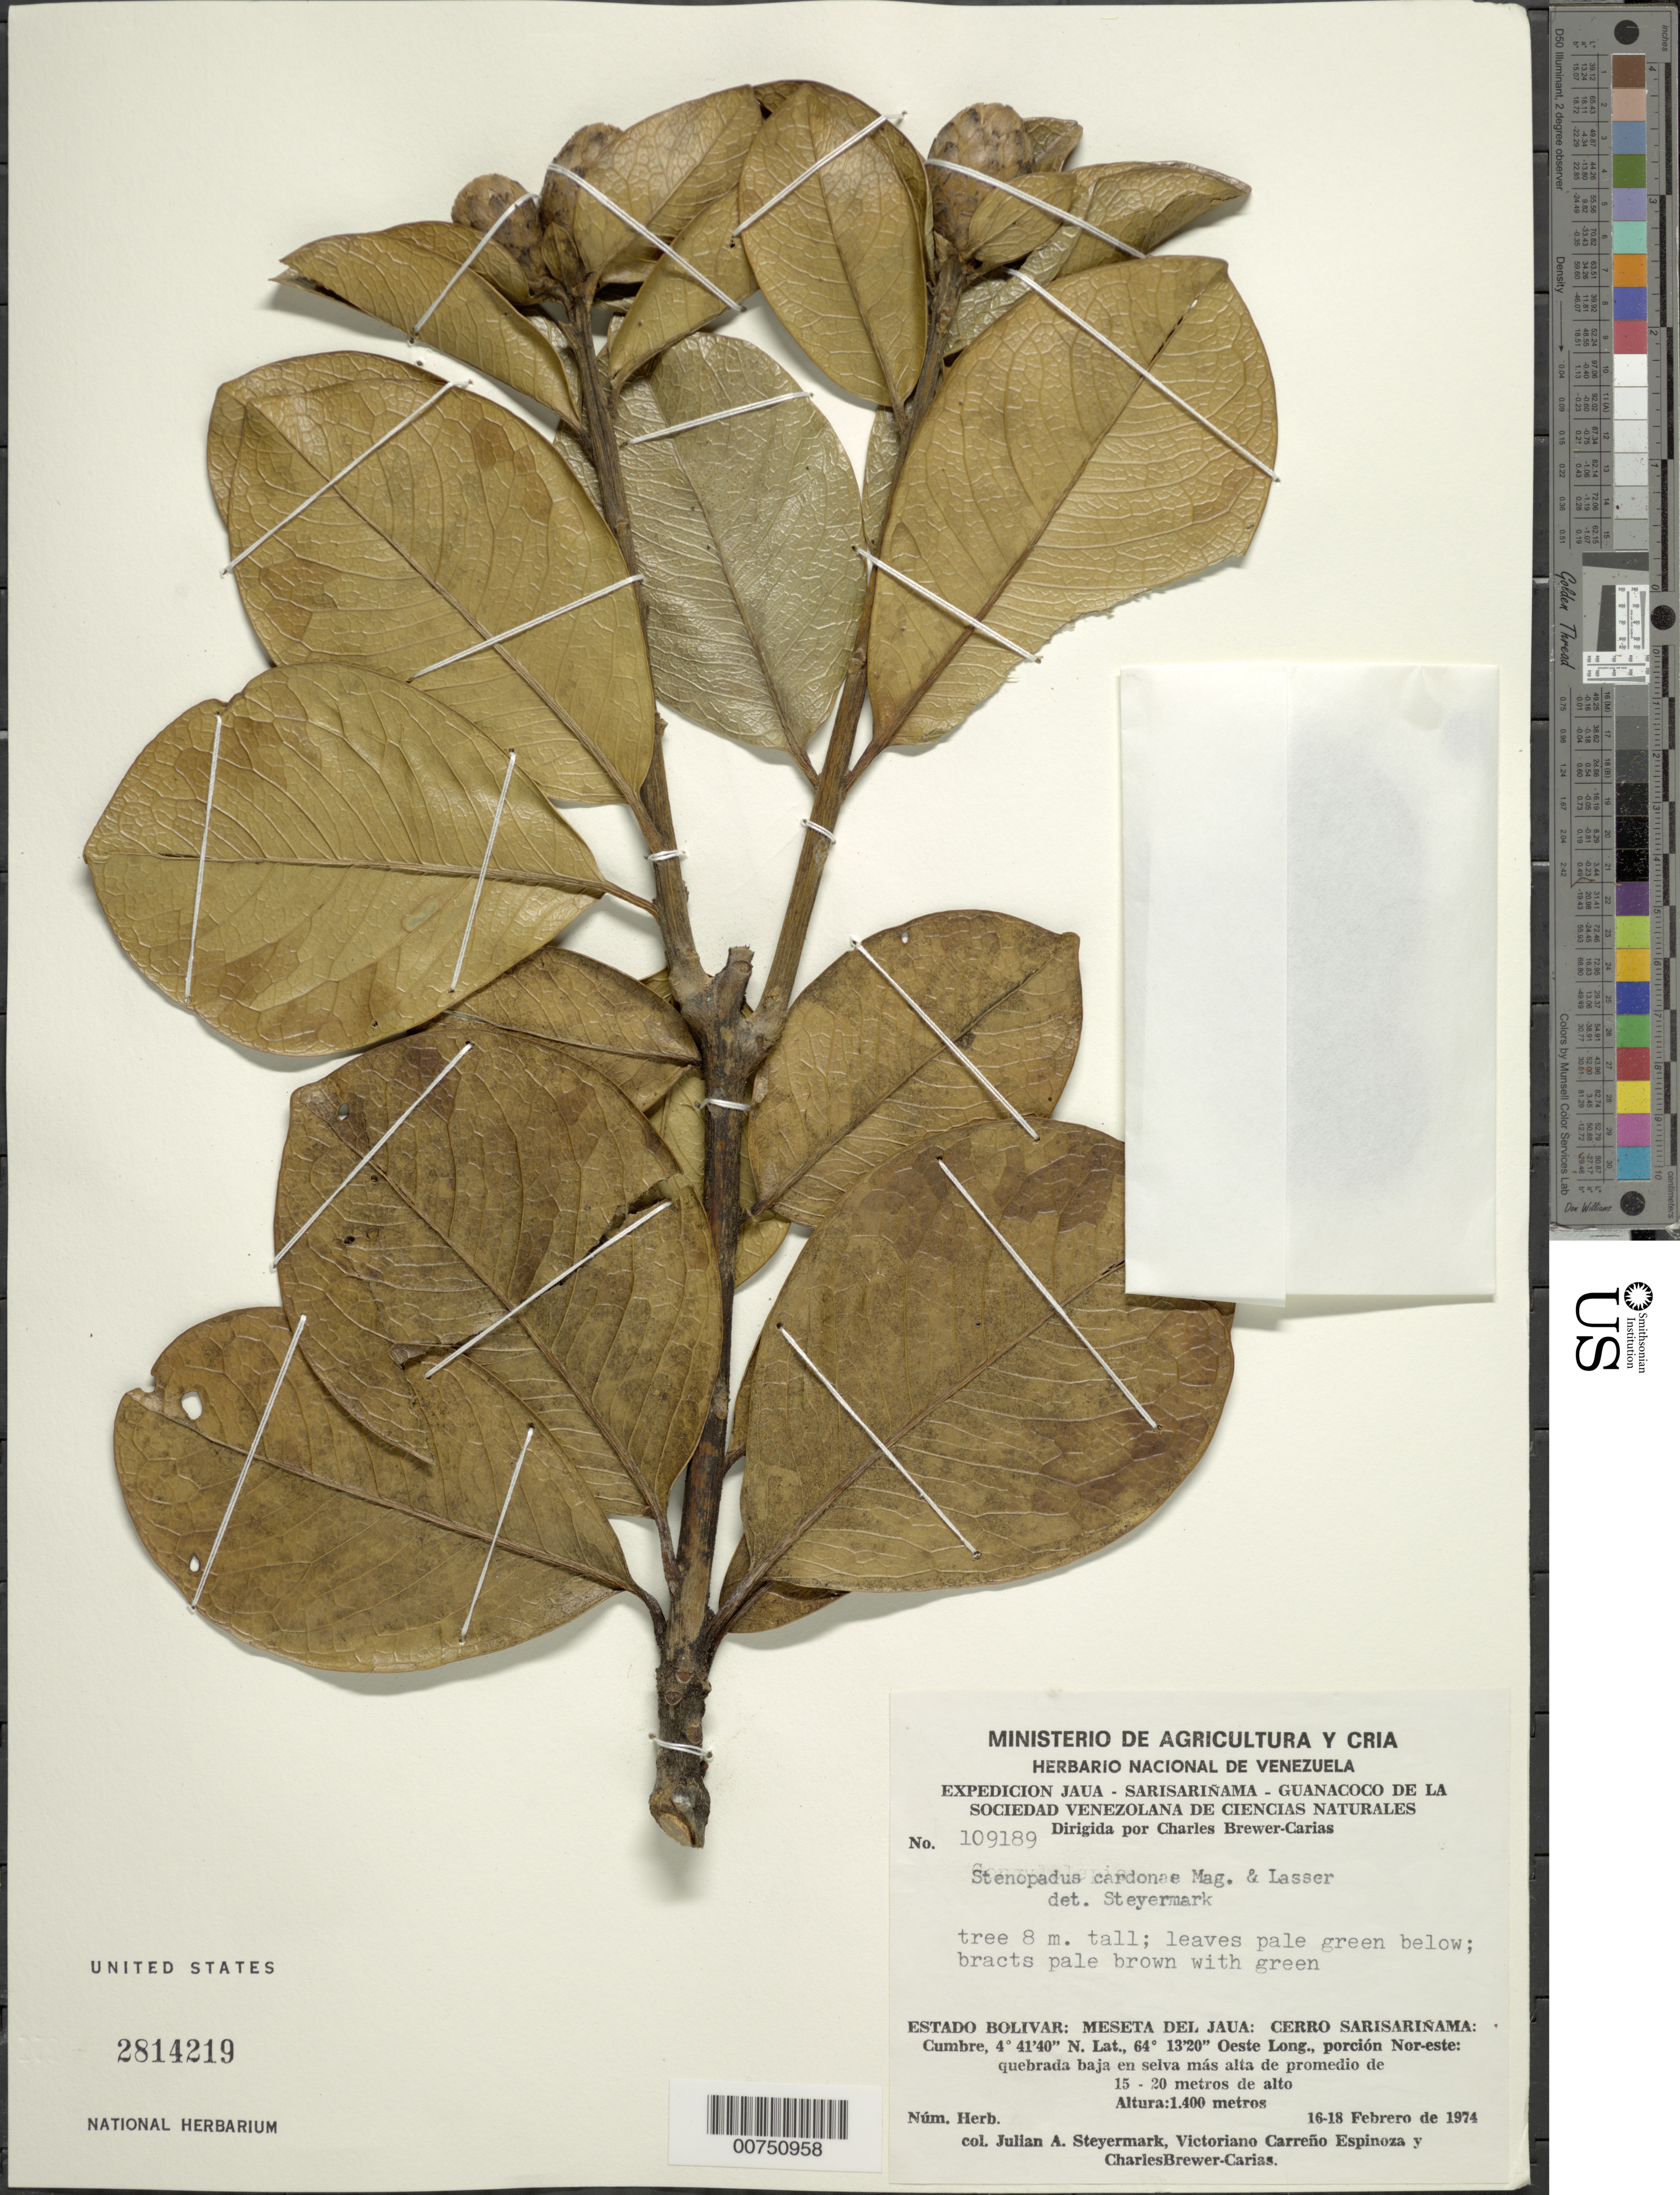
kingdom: Plantae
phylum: Tracheophyta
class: Magnoliopsida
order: Asterales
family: Asteraceae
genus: Stenopadus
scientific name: Stenopadus talaumifolius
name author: S.F. Blake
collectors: J. Steyermark, V. Carreño E. & C. Brewer-Carias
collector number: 109189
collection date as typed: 16-Feb-74 to 18-Feb-74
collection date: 1974-02-16/1974-02-18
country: Venezuela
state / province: Bolívar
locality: Meseta del Jaua: Cerro Sarisariñama, summit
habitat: Quebrada baja en selva mas alta de promedio de 15-20 m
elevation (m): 1400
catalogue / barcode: US 2814219